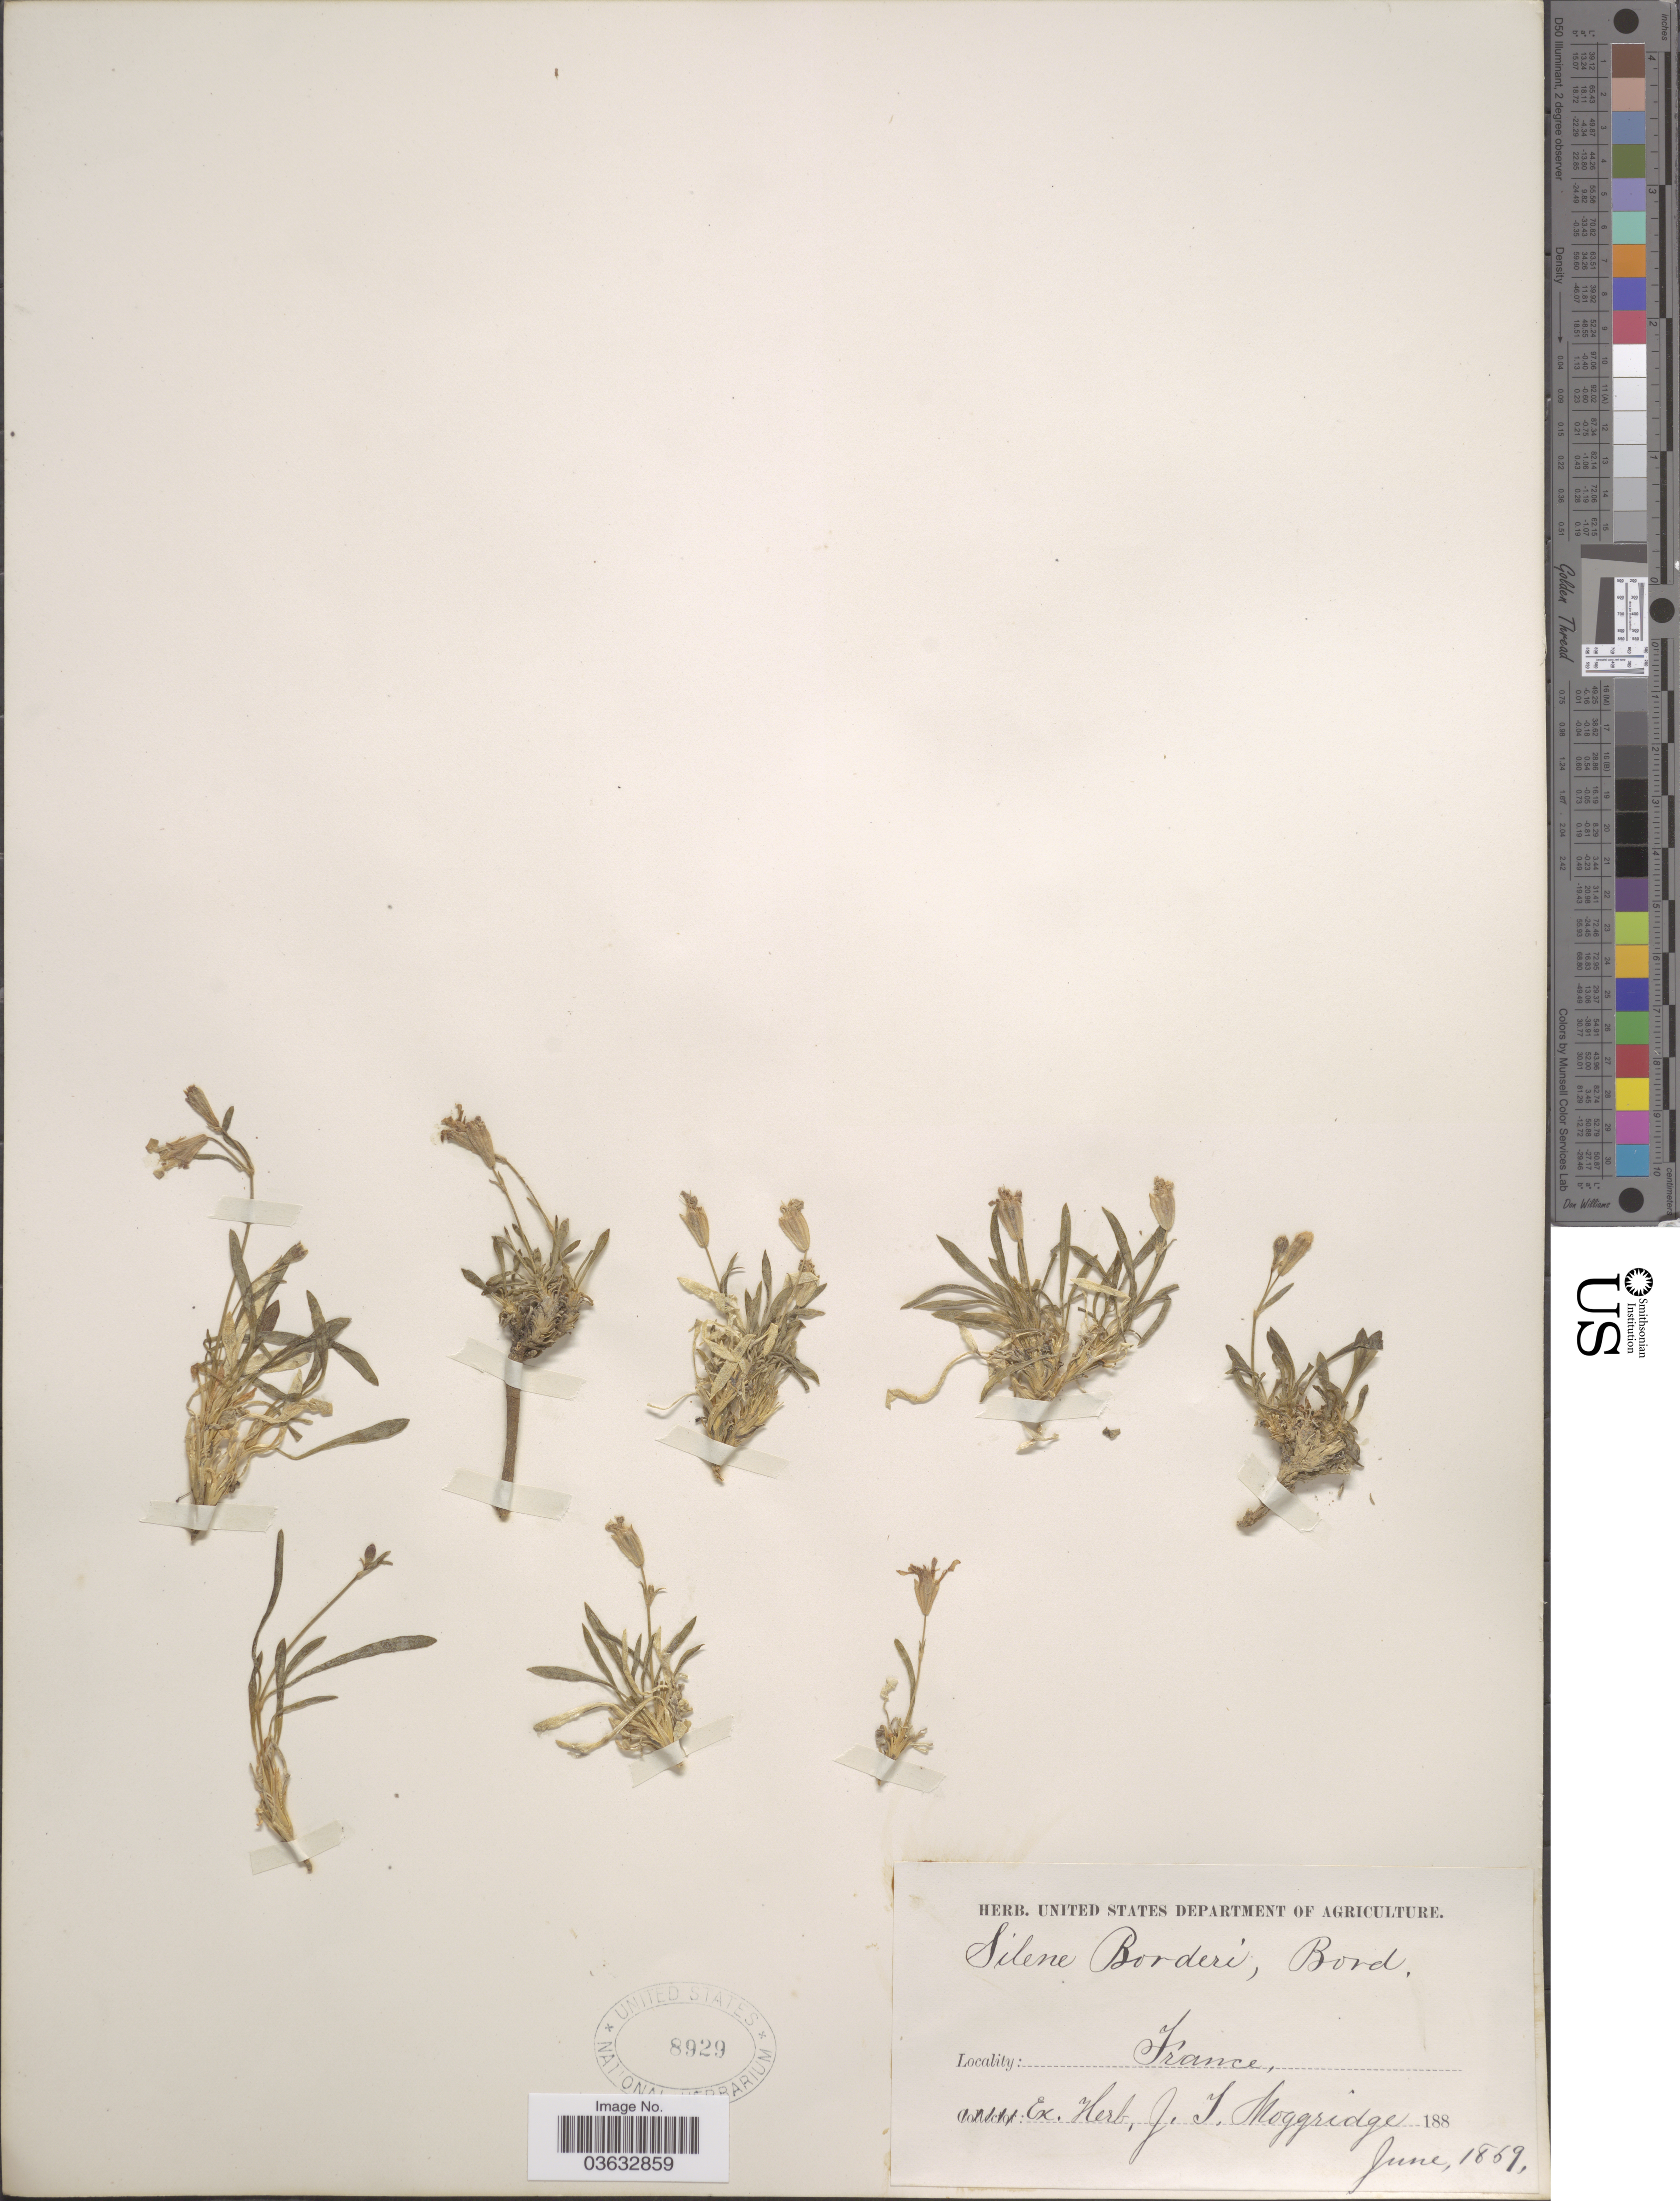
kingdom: Plantae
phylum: Tracheophyta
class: Magnoliopsida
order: Caryophyllales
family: Caryophyllaceae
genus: Silene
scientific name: Silene borderi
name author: Jord.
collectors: ex herb. J.T. Moggridge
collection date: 1869-06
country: France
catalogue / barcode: US 8929